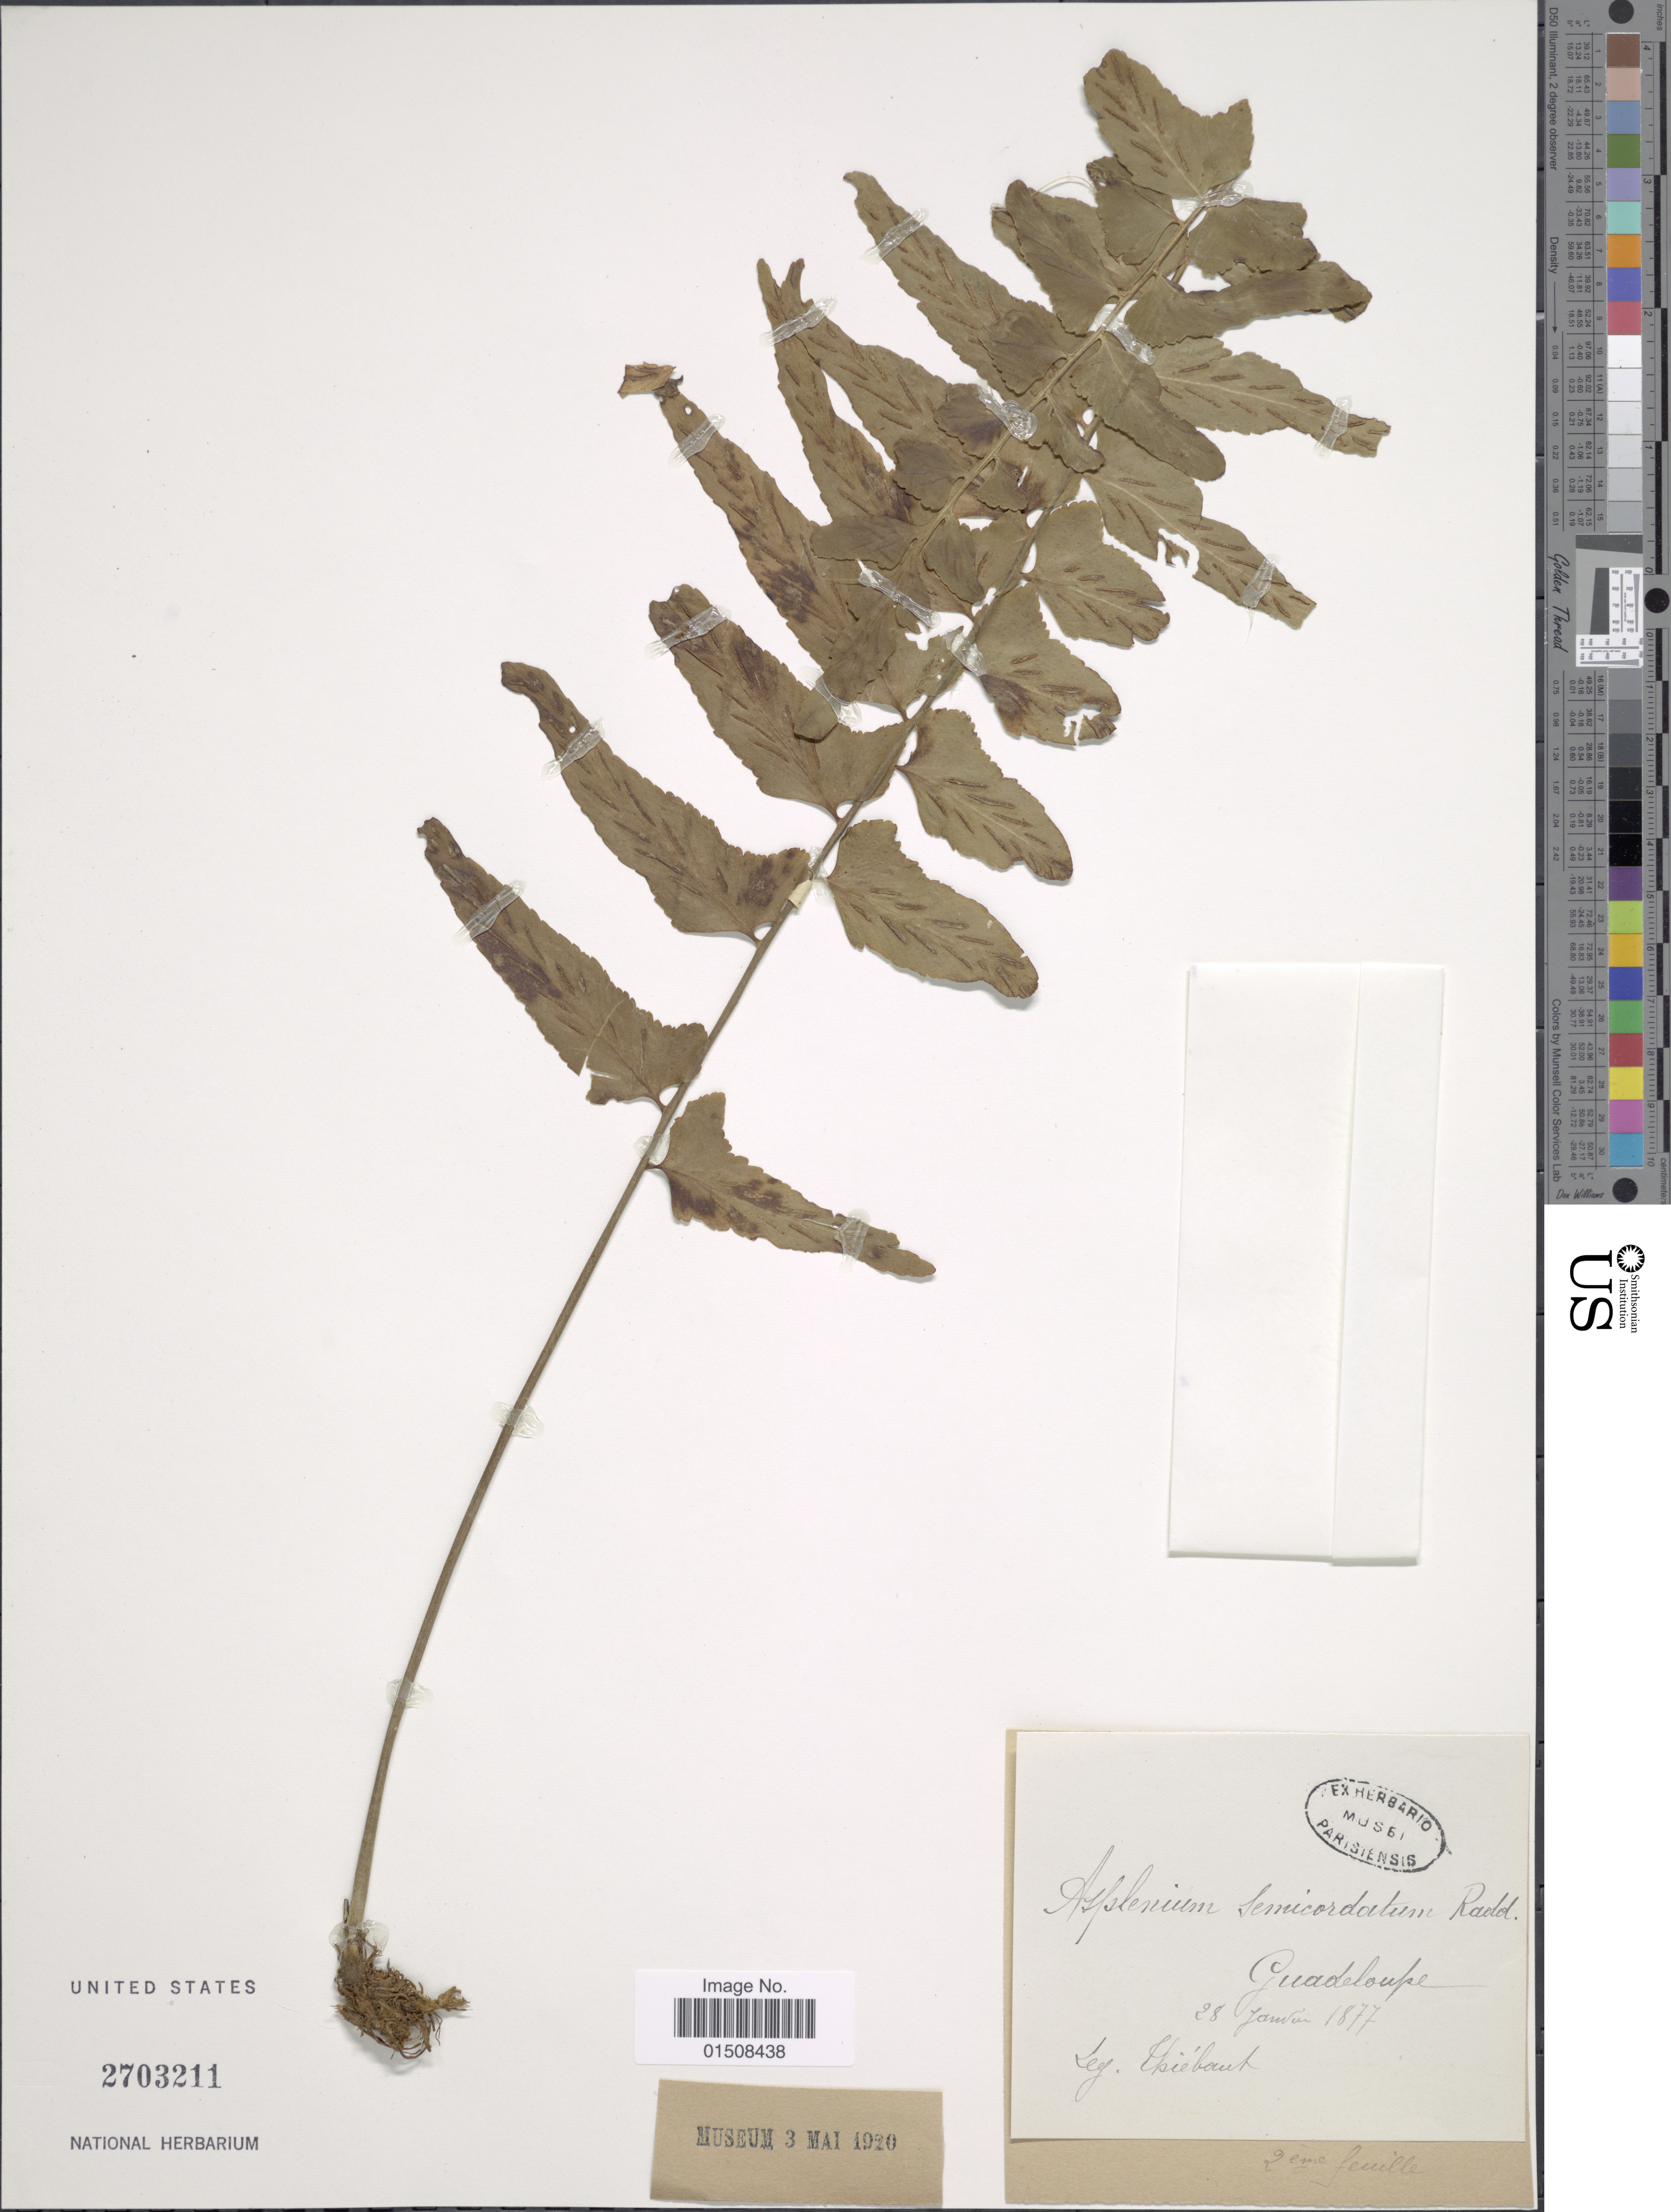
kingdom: Plantae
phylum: Tracheophyta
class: Polypodiopsida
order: Polypodiales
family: Aspleniaceae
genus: Asplenium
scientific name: Asplenium auriculatum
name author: Sw.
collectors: -. Thiebaut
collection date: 1877-01-28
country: Guadeloupe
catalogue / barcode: US 2703211